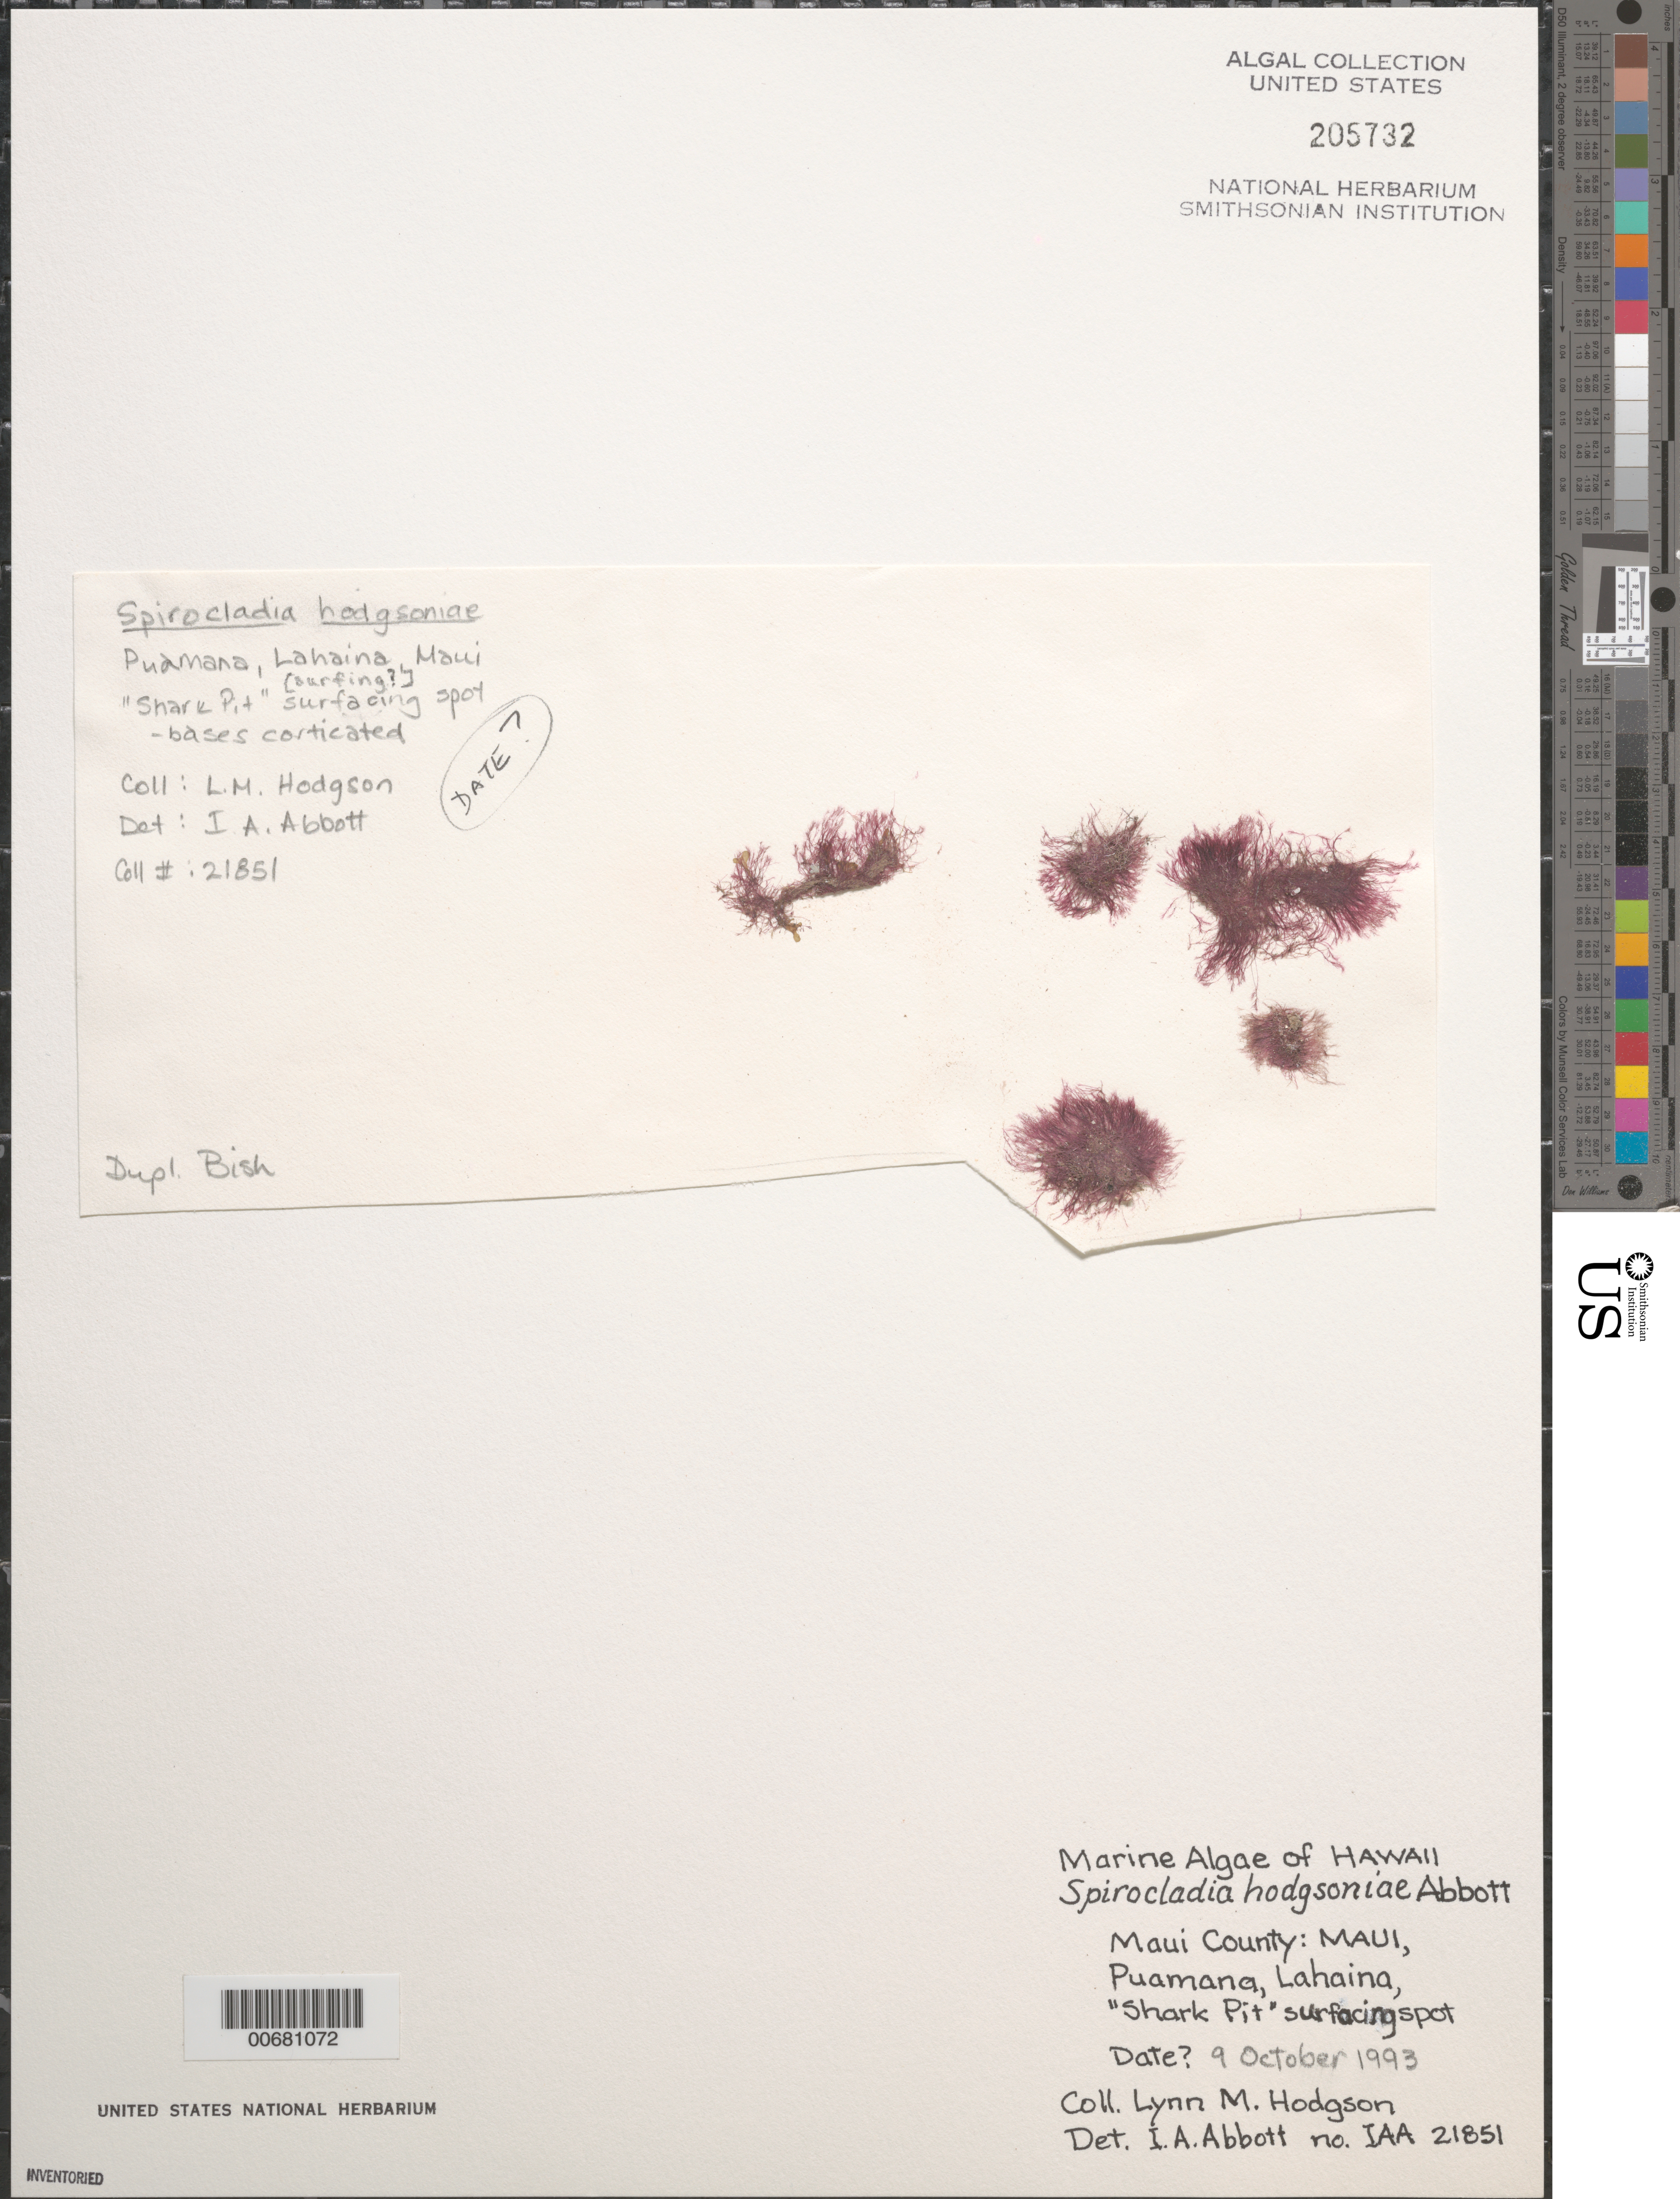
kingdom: Plantae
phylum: Rhodophyta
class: Florideophyceae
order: Ceramiales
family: Rhodomelaceae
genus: Spirocladia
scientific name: Spirocladia hodgsoniae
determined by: Abbott, Isabella A.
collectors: L. M. Hodgson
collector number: IAA 21851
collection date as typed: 09 Oct 1993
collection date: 1993-10-09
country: United States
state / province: Hawaii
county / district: Maui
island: Maui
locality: Puamana, Lahaina, "Shark Pit" surfacing [surfing?] spot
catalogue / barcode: US 205732